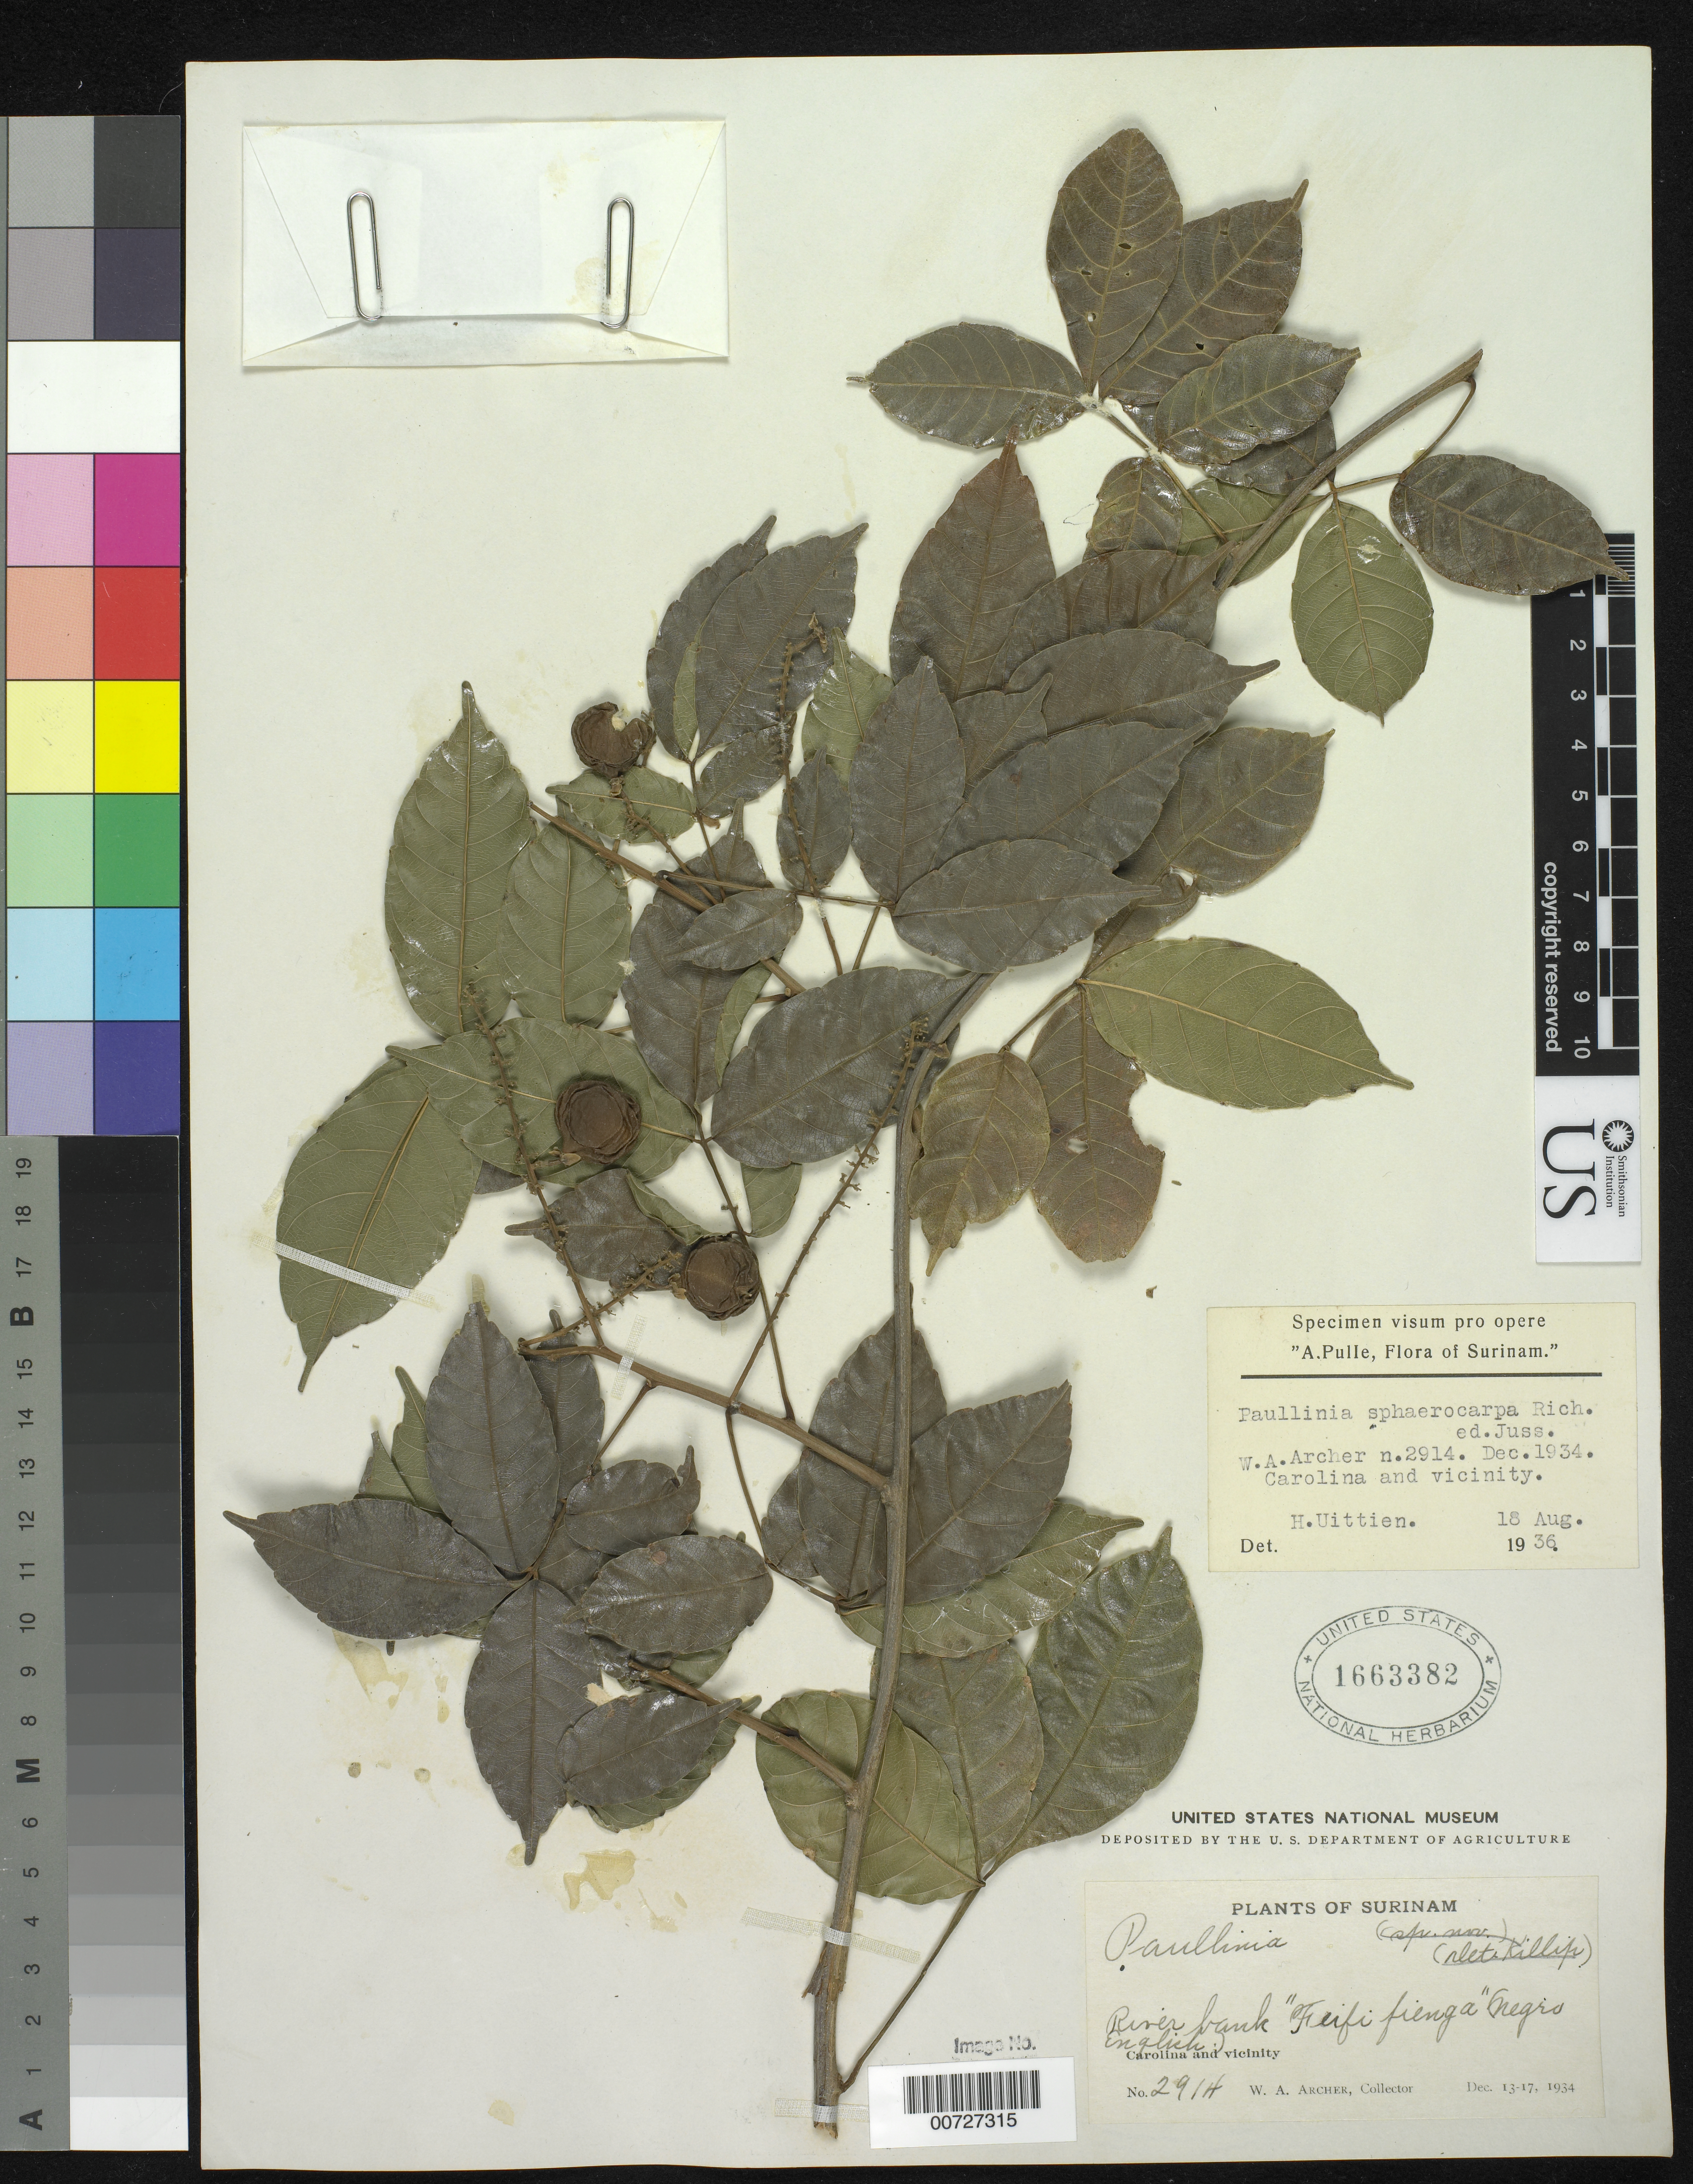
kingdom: Plantae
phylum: Tracheophyta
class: Magnoliopsida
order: Sapindales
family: Sapindaceae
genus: Paullinia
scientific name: Paullinia sphaerocarpa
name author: Rich. ex Juss.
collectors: W. A. Archer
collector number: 2914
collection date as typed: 13 Dec 1934 to 17 Dec 1934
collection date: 1934-12-13/1934-12-17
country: Suriname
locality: Carolina and vicinity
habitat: River bank.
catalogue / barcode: US 1663382